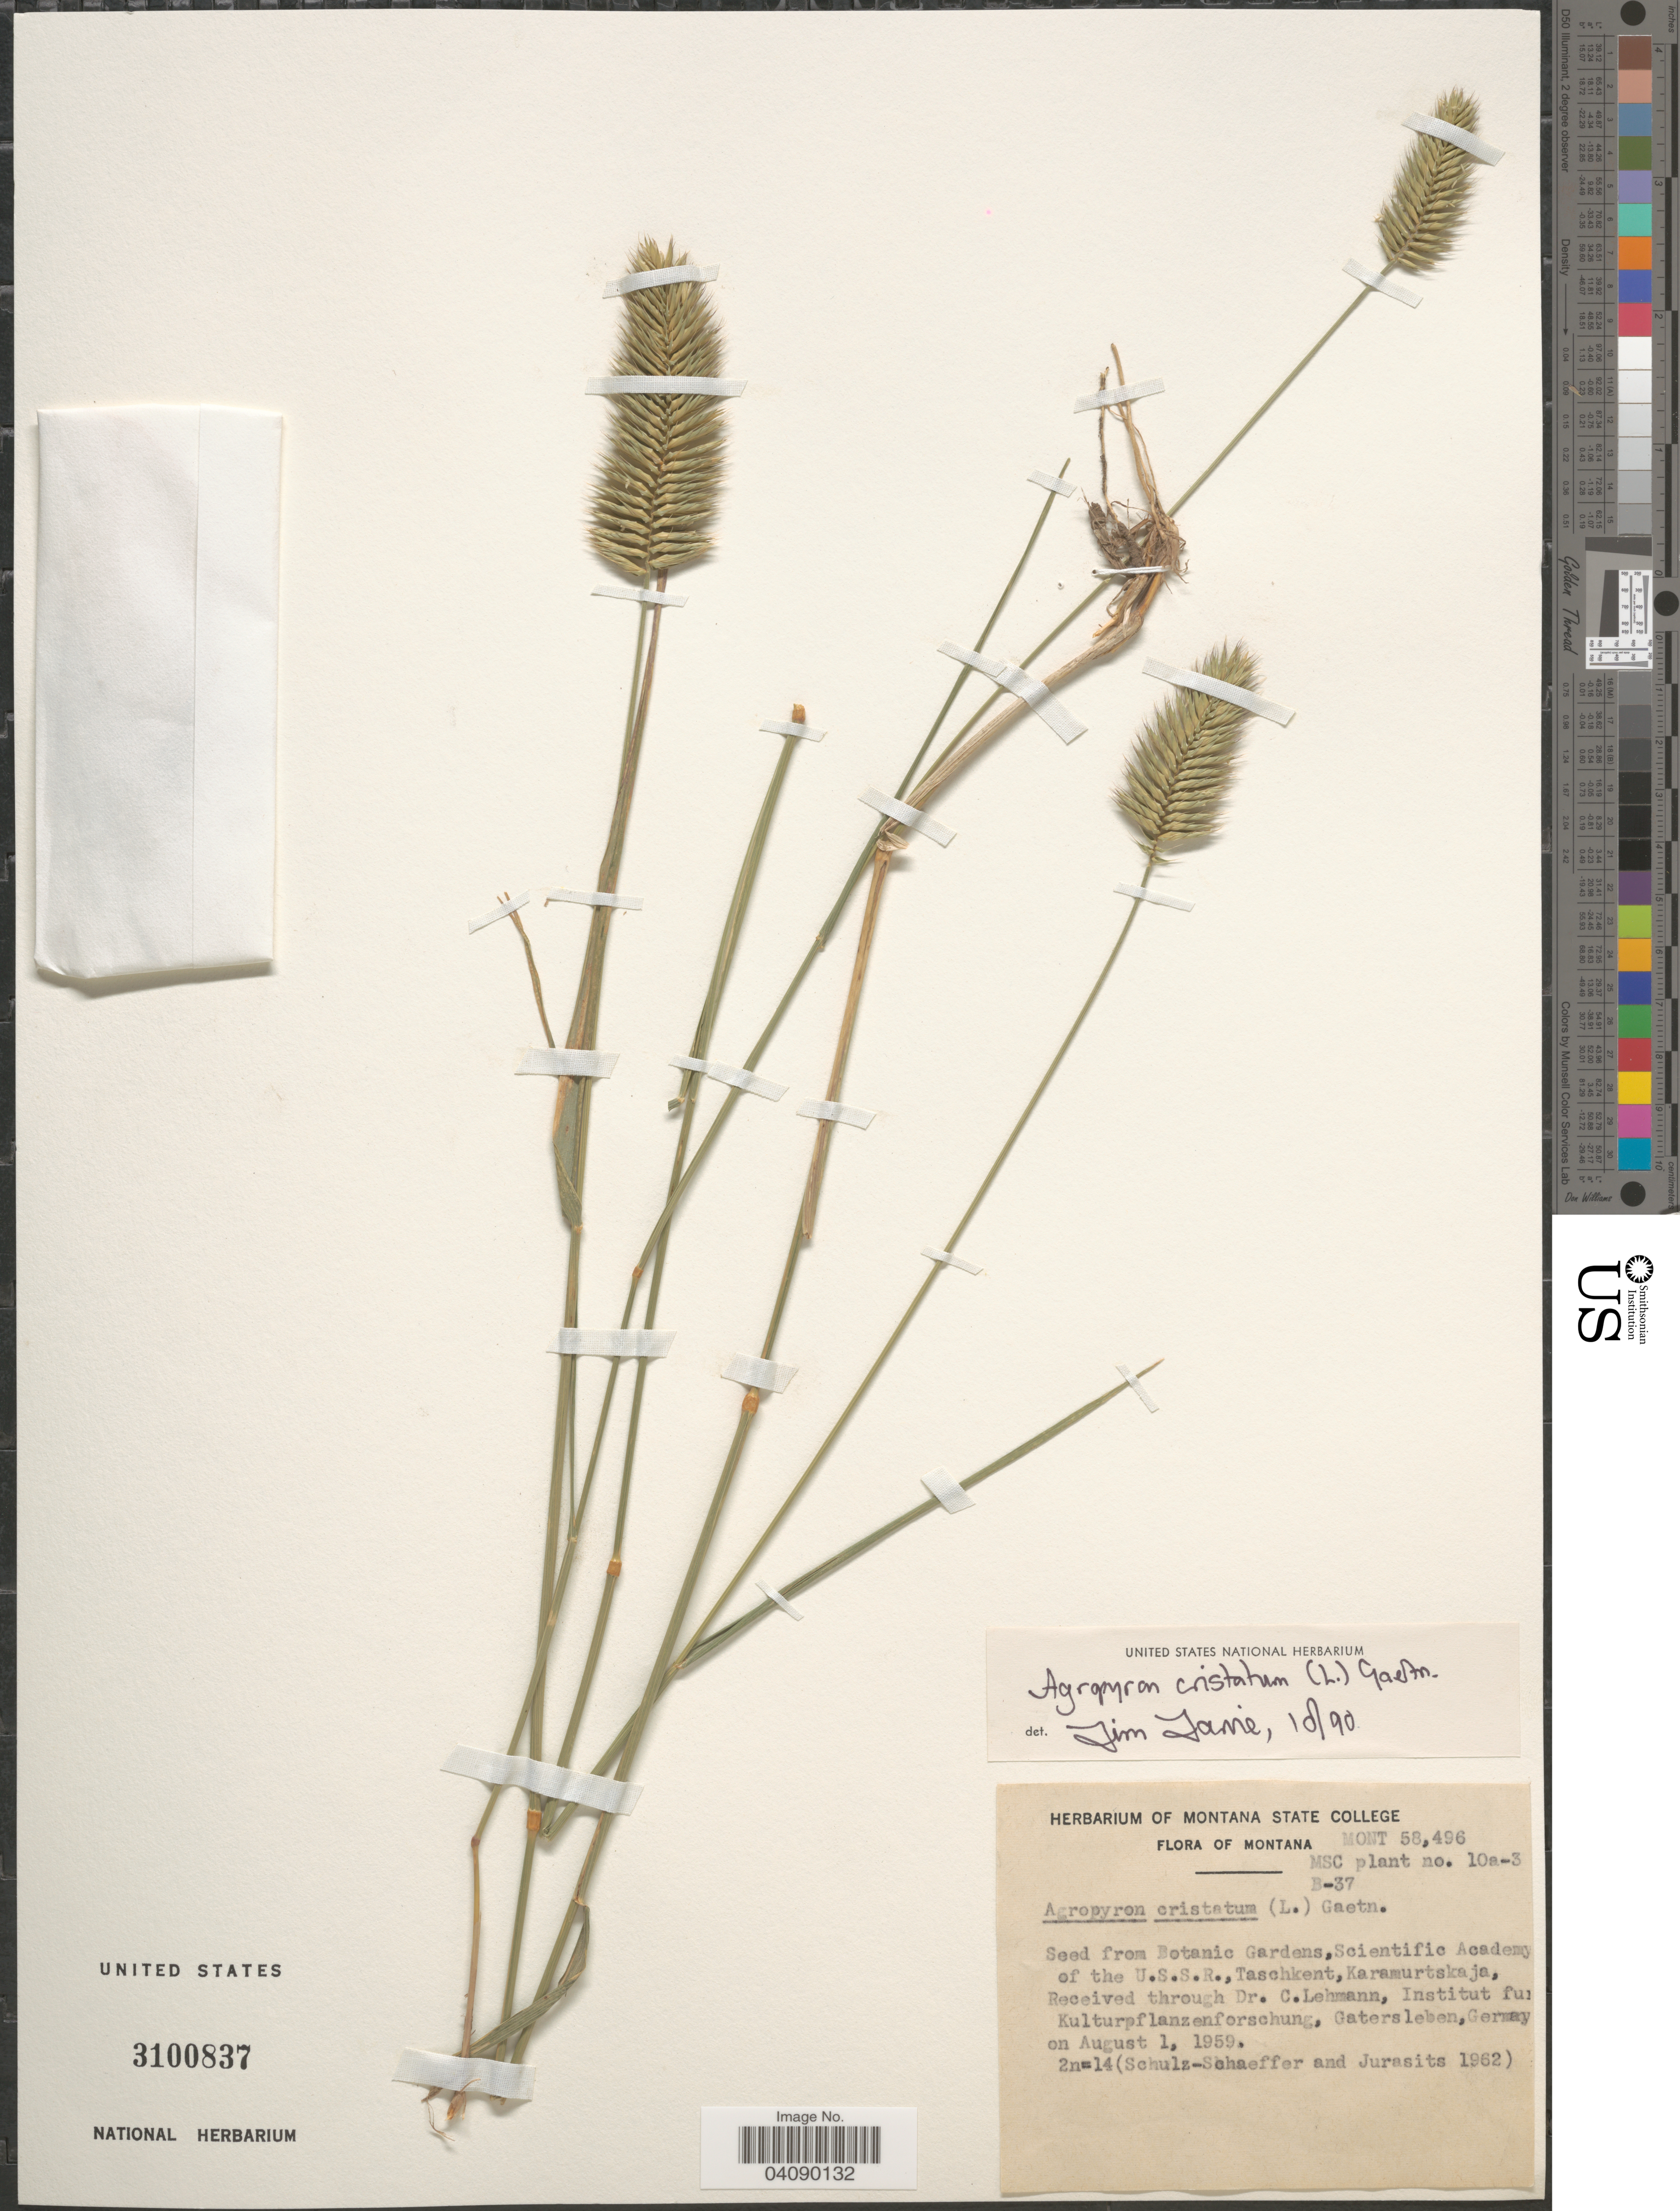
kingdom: Plantae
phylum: Tracheophyta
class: Liliopsida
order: Poales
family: Poaceae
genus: Agropyron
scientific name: Agropyron cristatum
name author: (L.) Gaertn.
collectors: Schulz-Schaeffer & Jurasits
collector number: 10a-3?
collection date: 1962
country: United States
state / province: Montana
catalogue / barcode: US 3100837